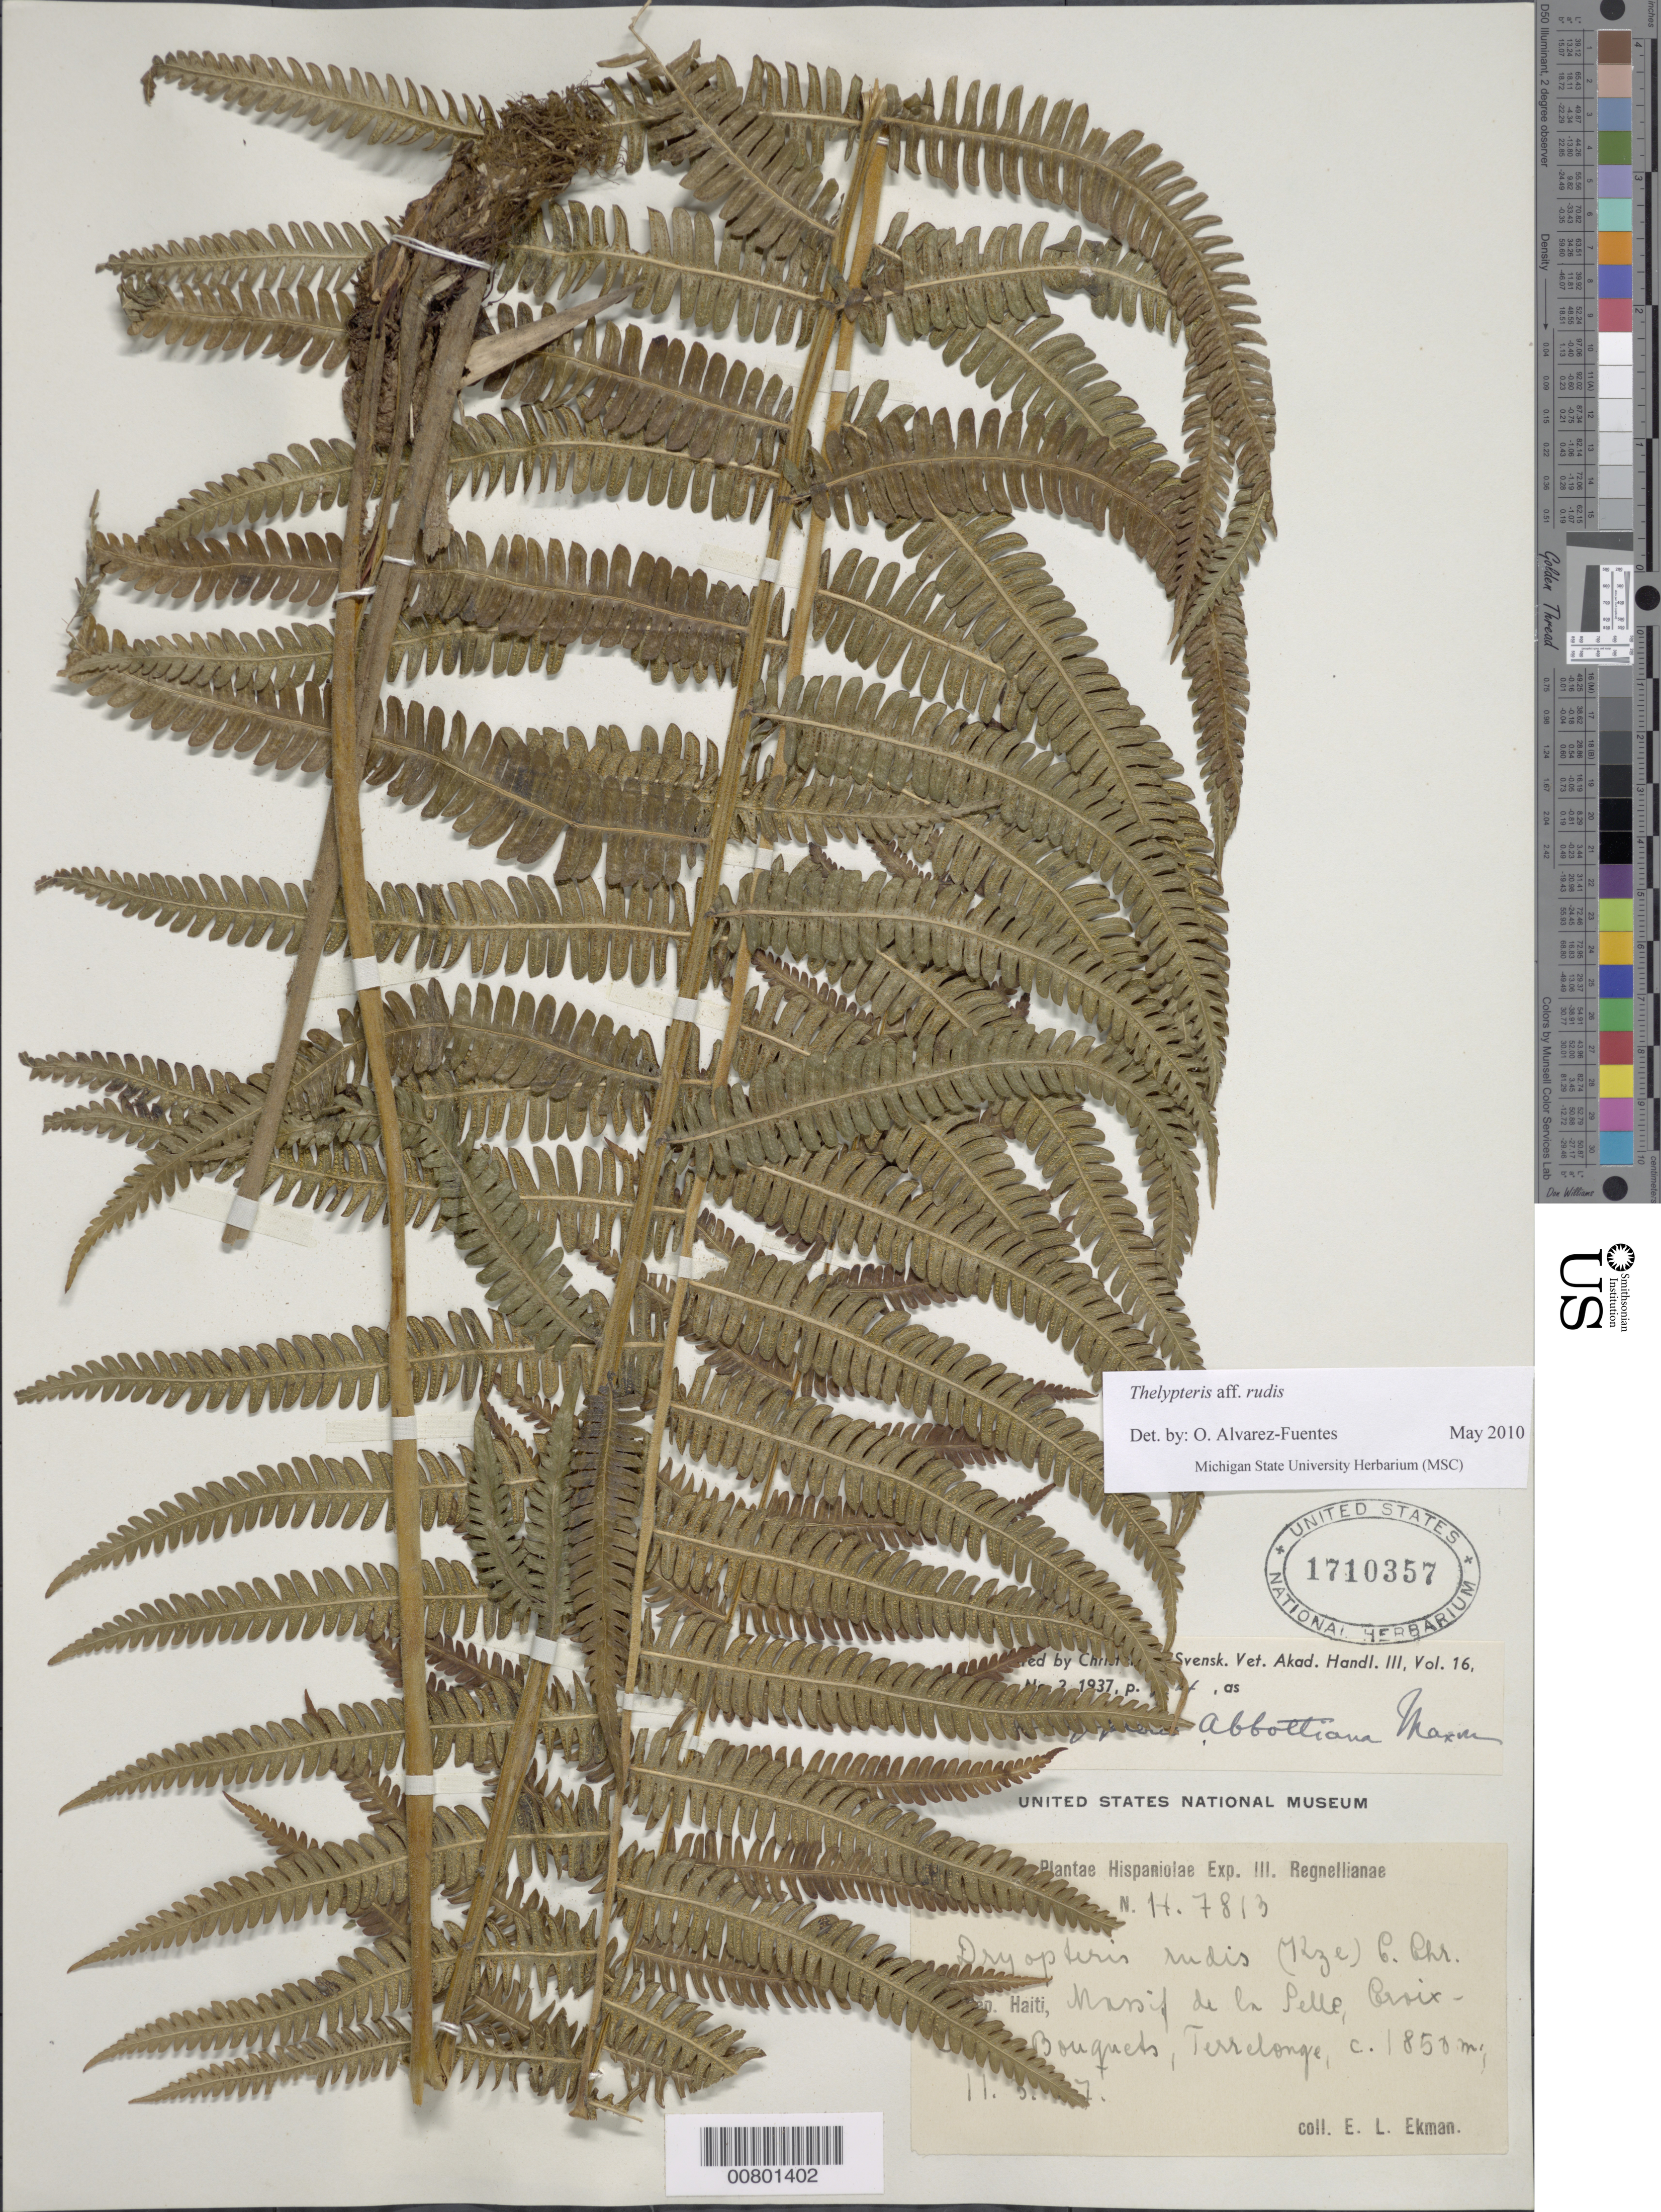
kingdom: Plantae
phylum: Tracheophyta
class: Polypodiopsida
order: Polypodiales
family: Thelypteridaceae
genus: Amauropelta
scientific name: Amauropelta rudis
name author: (Kunze) Pic. Serm.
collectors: E. L. Ekman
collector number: H 7813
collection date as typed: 11 Mar 1927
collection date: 1927-03-11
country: Haiti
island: Hispaniola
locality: Massif de la Selle, Croix des Bouquets, Terrelonge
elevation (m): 1850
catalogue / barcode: US 1710357